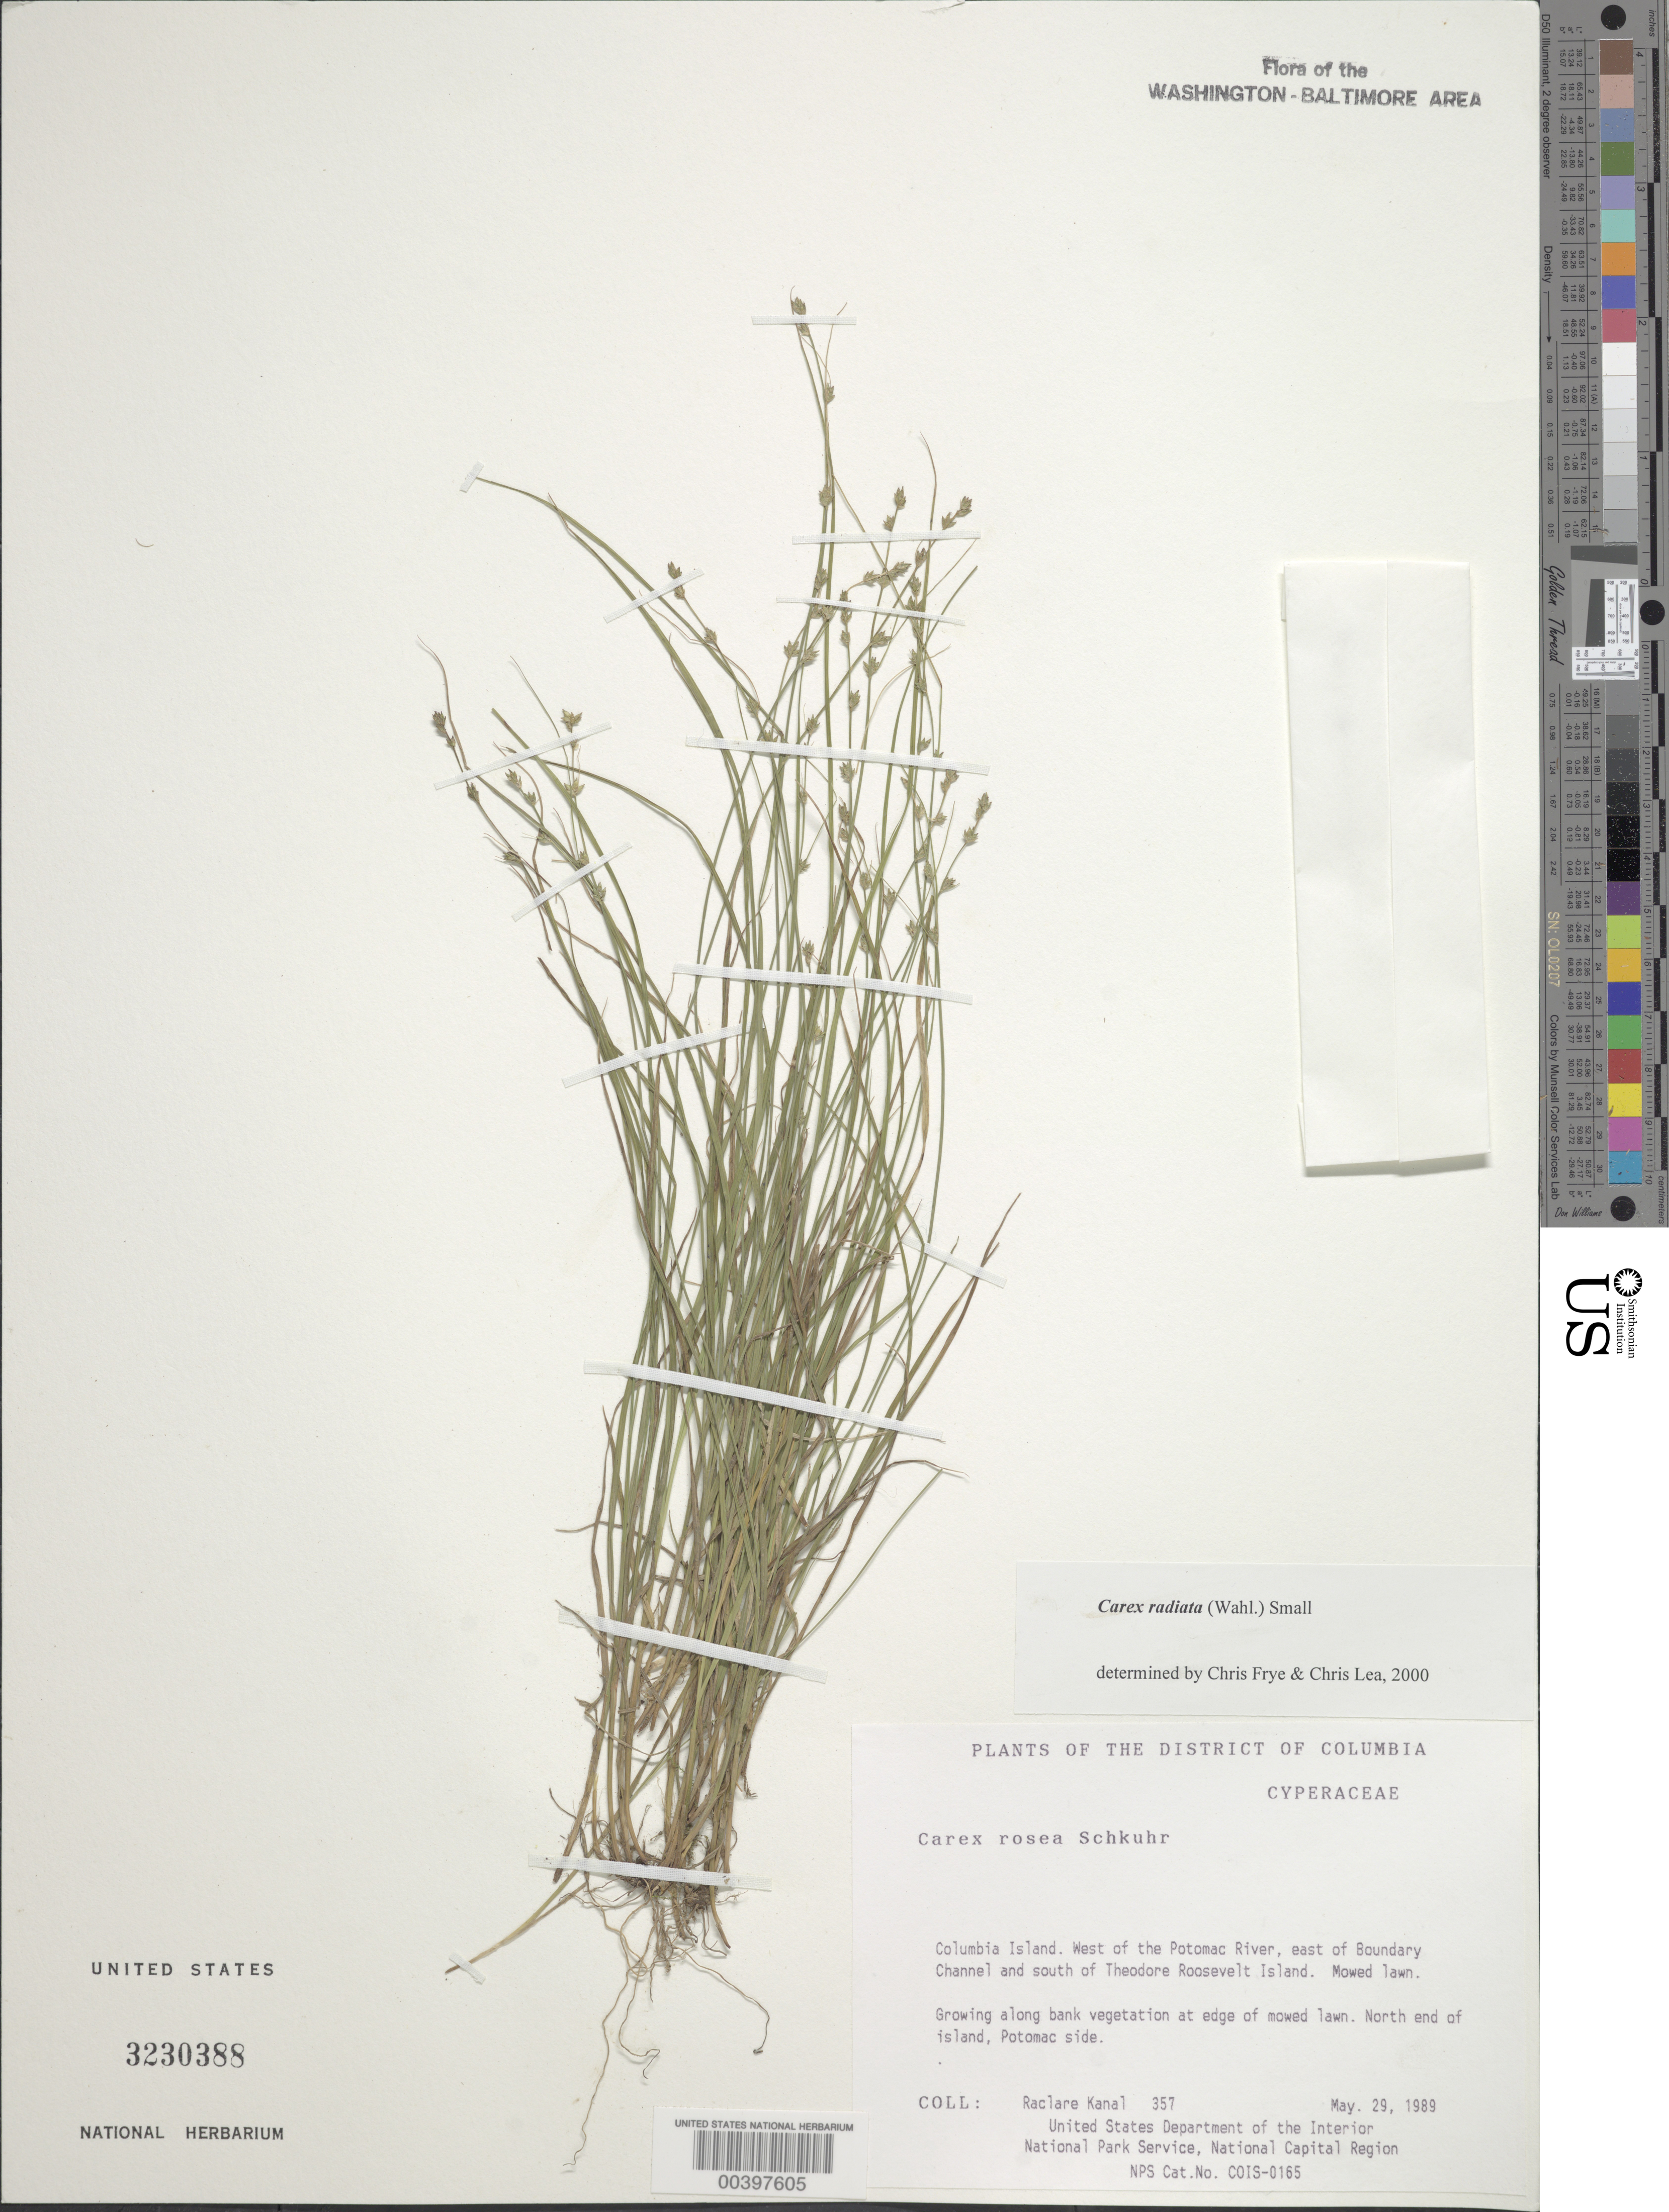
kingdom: Plantae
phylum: Tracheophyta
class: Liliopsida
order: Poales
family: Cyperaceae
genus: Carex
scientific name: Carex radiata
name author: (Wahlenb.) Small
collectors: R. Kanal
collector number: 357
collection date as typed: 29 May 1989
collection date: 1989-05-29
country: United States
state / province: District of Columbia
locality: Columbia Island, between the Potomac River and Boundary Channel Columbia Island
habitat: Mowed lawn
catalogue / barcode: US 3230388